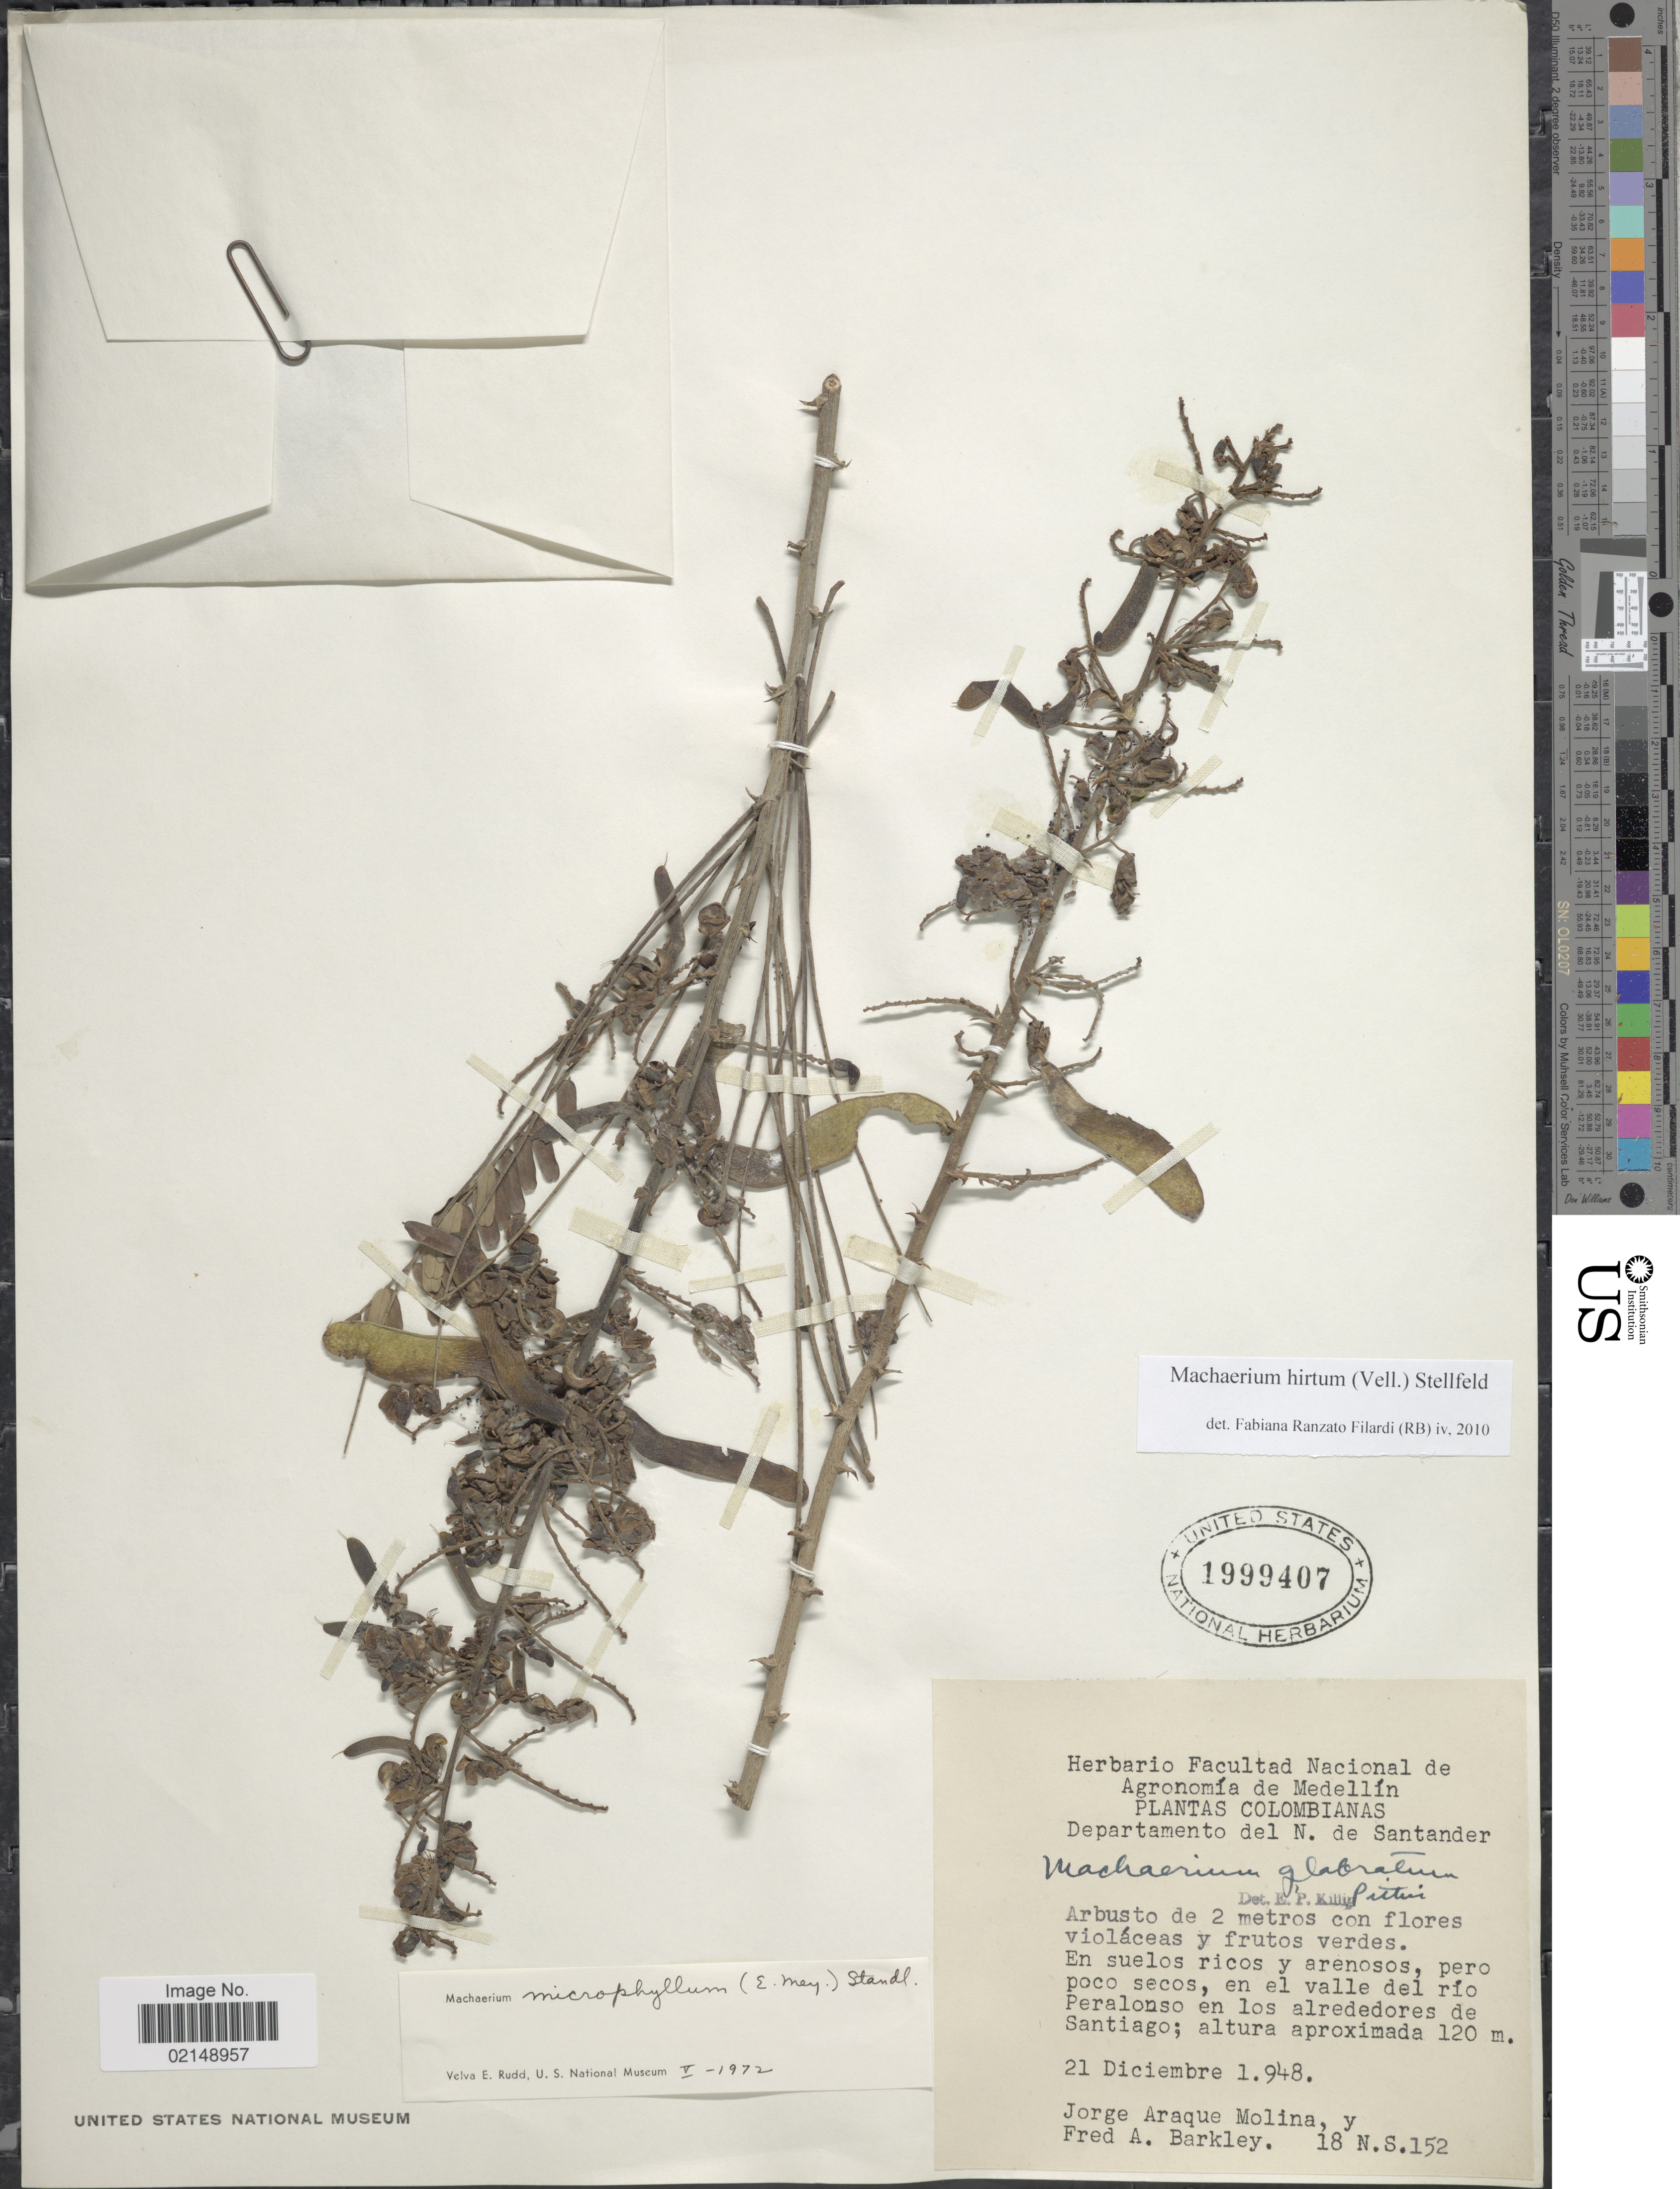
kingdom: Plantae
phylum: Tracheophyta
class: Magnoliopsida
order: Fabales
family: Fabaceae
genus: Machaerium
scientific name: Machaerium hirtum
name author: (Vell.) Stellfeld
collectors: J. Araque Molina & F. A. Barkley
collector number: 18N.S.152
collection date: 1948-12-21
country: Colombia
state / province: Norte de Santander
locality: Colombianas. En suelos ricos y arenosos, pero poco secos, en el valle del rio Peralonso en los alrededores de Santiago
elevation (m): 120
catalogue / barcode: US 1999407